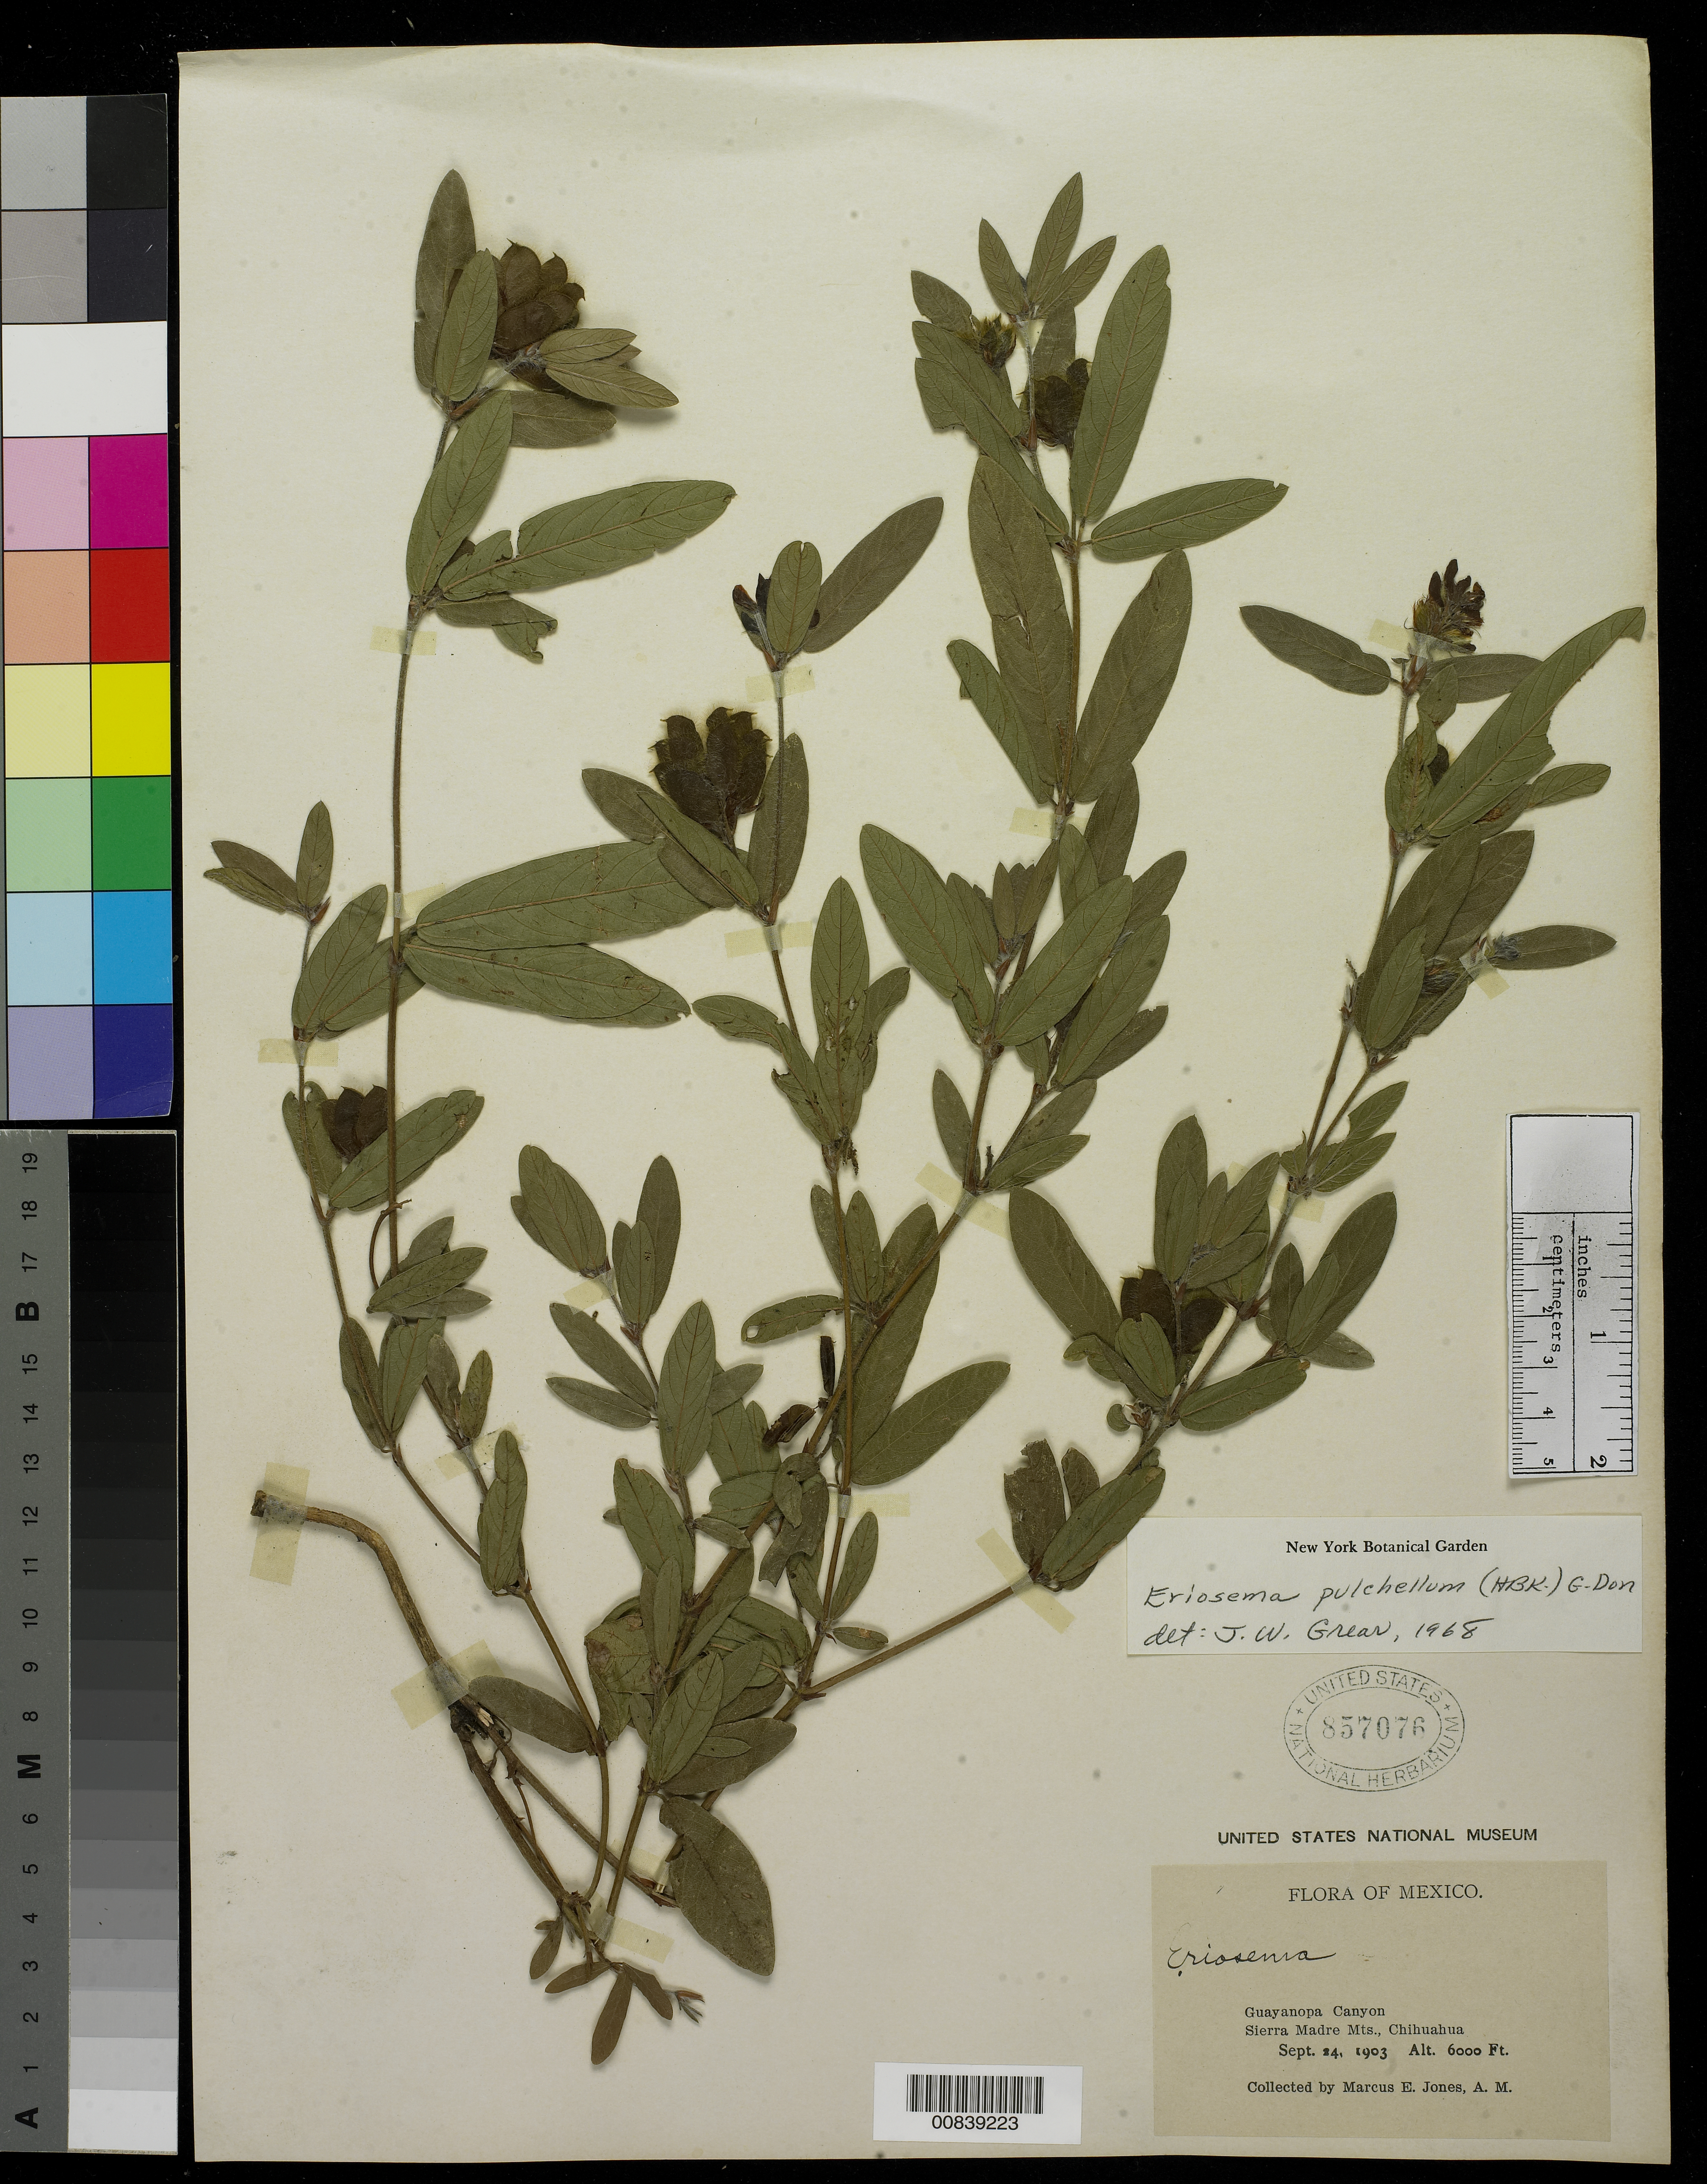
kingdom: Plantae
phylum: Tracheophyta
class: Magnoliopsida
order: Fabales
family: Fabaceae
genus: Eriosema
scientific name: Eriosema pulchellum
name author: (Kunth) G. Don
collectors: M. E. Jones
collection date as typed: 24 Sep 1903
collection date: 1903-09-24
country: Mexico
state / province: Chihuahua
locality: Guayanopa Canyon. Sierra Madre Mts., Chihuahua.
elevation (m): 1829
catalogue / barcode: US 857076